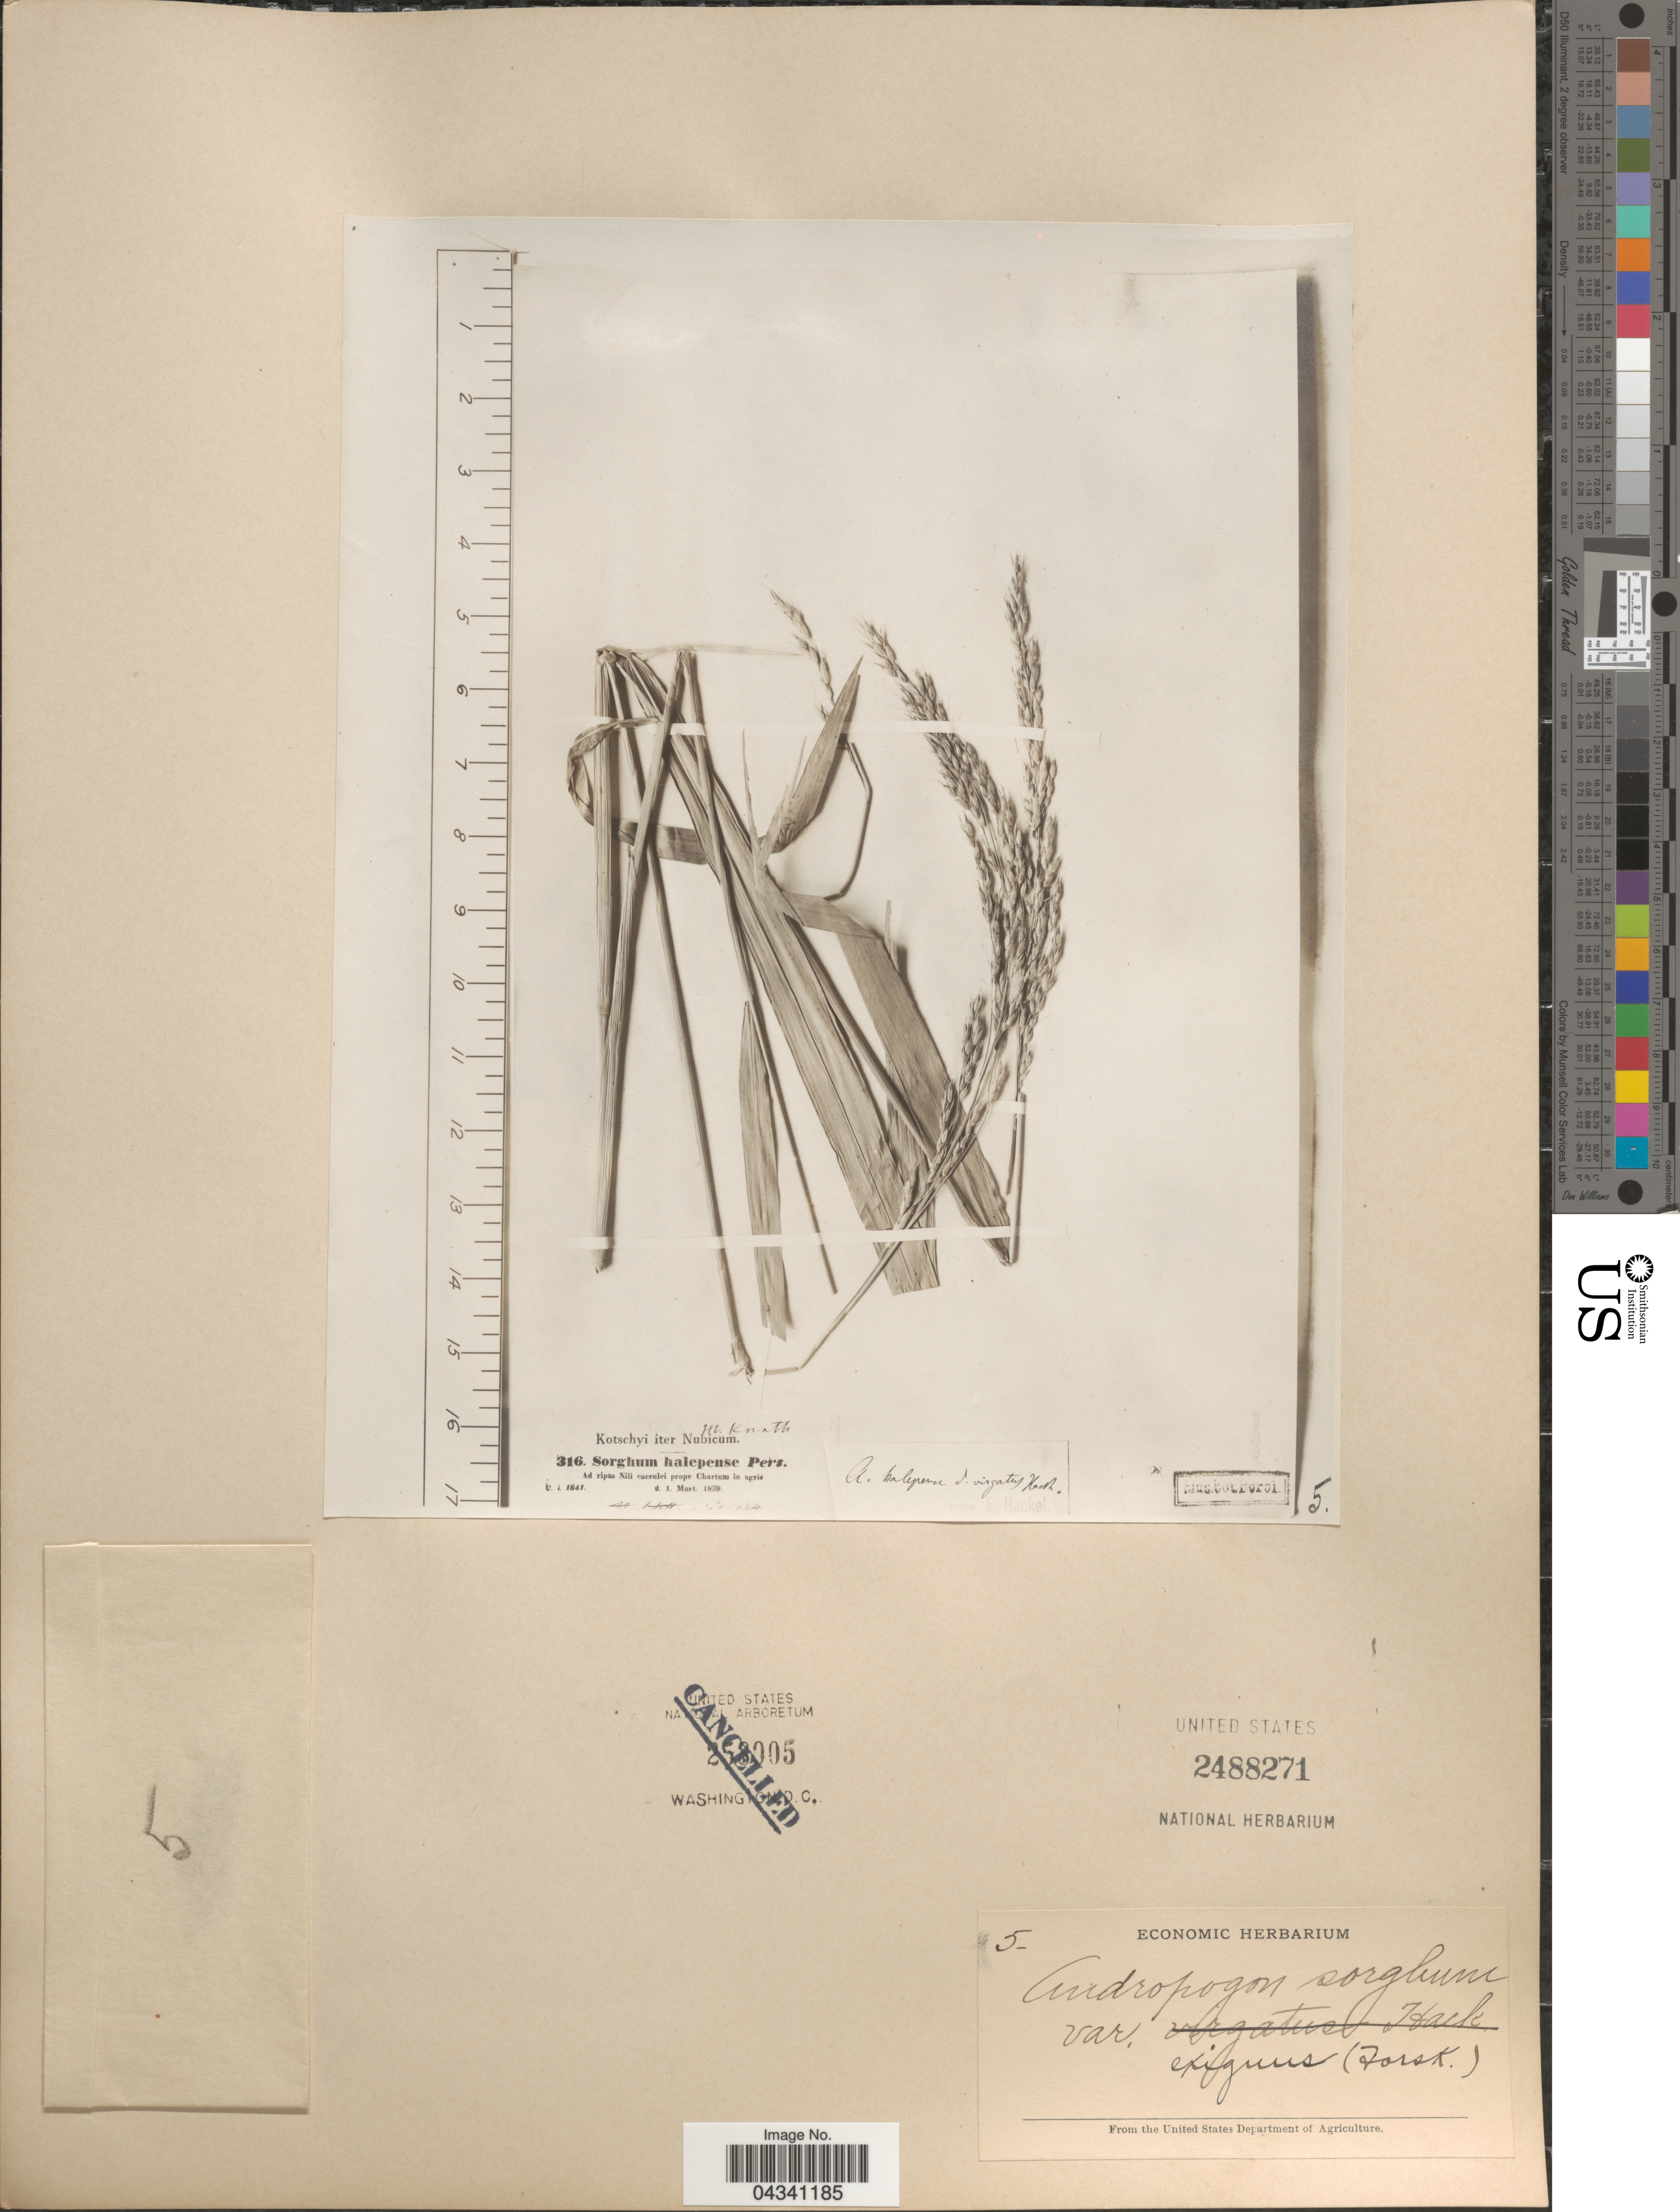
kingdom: Plantae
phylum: Tracheophyta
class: Liliopsida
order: Poales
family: Poaceae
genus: Sorghum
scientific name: Sorghum x almum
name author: Parodi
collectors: -. Kotschyi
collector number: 316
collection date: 1839-03-01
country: Sudan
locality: Iter Nubicum. Ad ripas Nili caerulei prope Chartum in agris.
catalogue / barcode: US 2488271